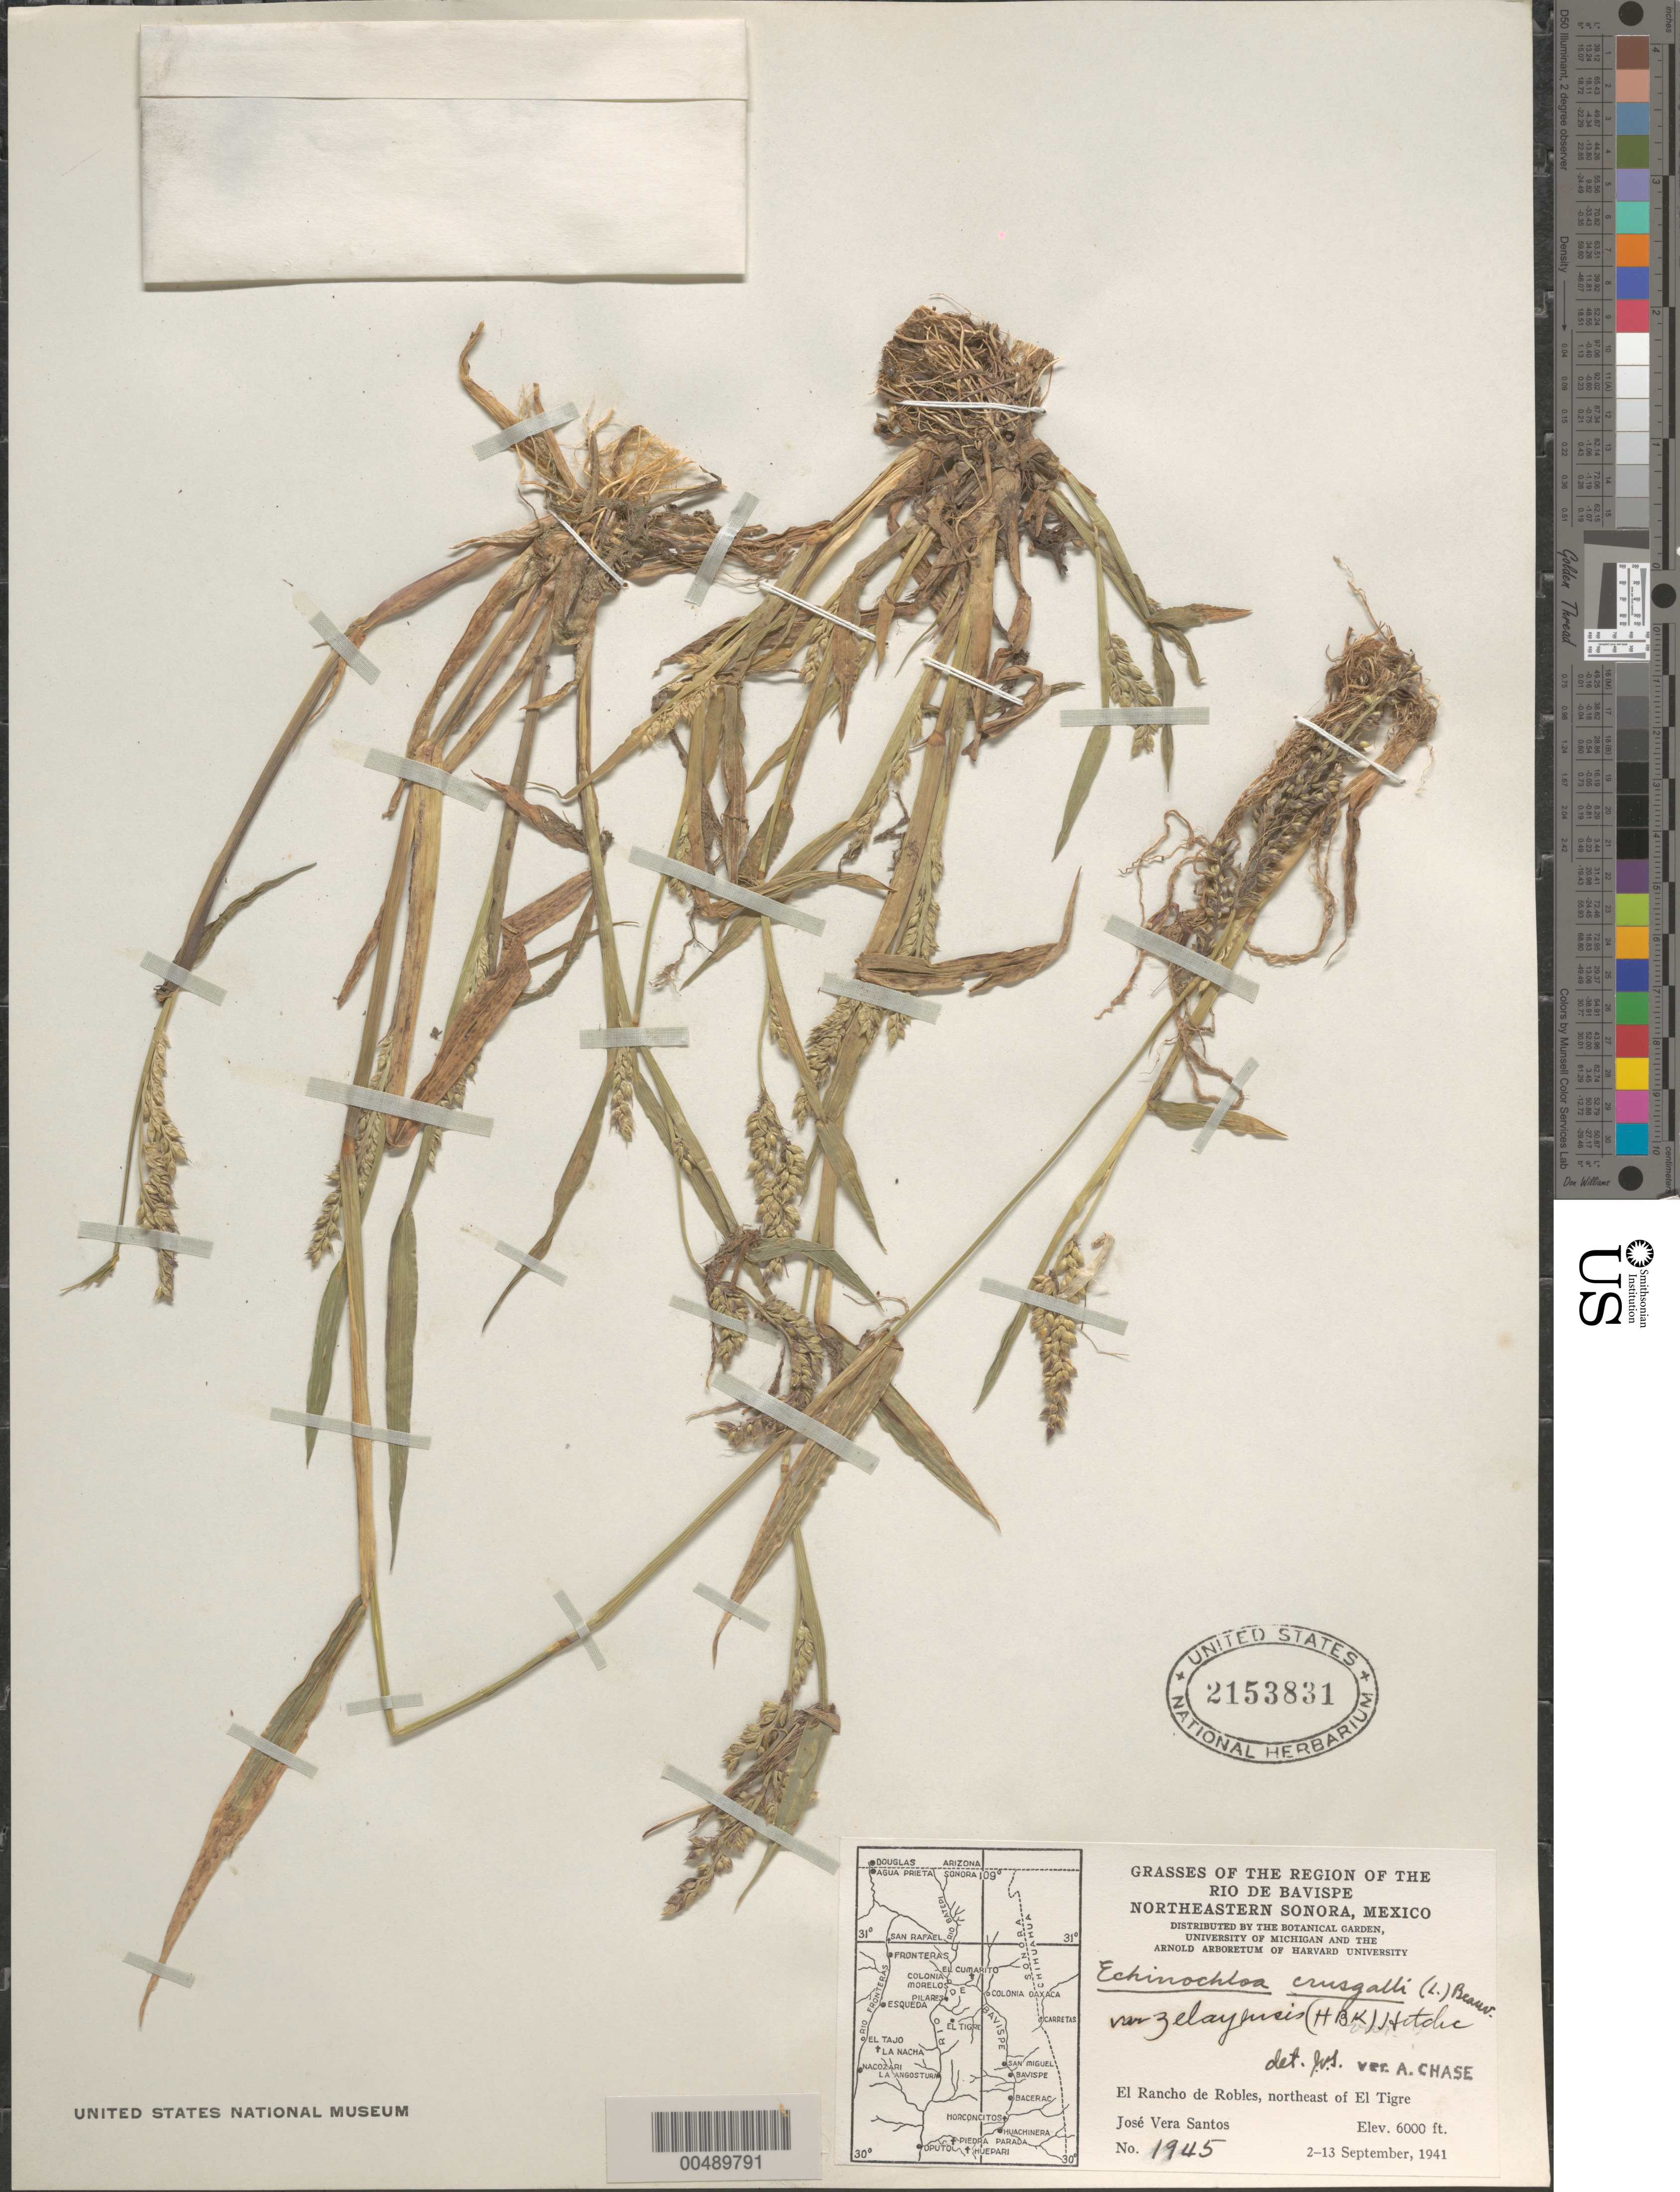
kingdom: Plantae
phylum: Tracheophyta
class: Liliopsida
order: Poales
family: Poaceae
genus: Echinochloa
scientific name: Echinochloa crus-galli var. zelayensis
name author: (Kunth) Hitchc.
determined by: Santos, J. V.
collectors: J. V. Santos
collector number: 1945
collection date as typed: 2 Sep 1941 to 13 Sep 1941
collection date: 1941-09-02/1941-09-13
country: Mexico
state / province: Sonora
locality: Region of the Rio de Bavispe, NE Sonora, El Rancho de Robles, NE of El Tigre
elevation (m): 1829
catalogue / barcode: US 2153831